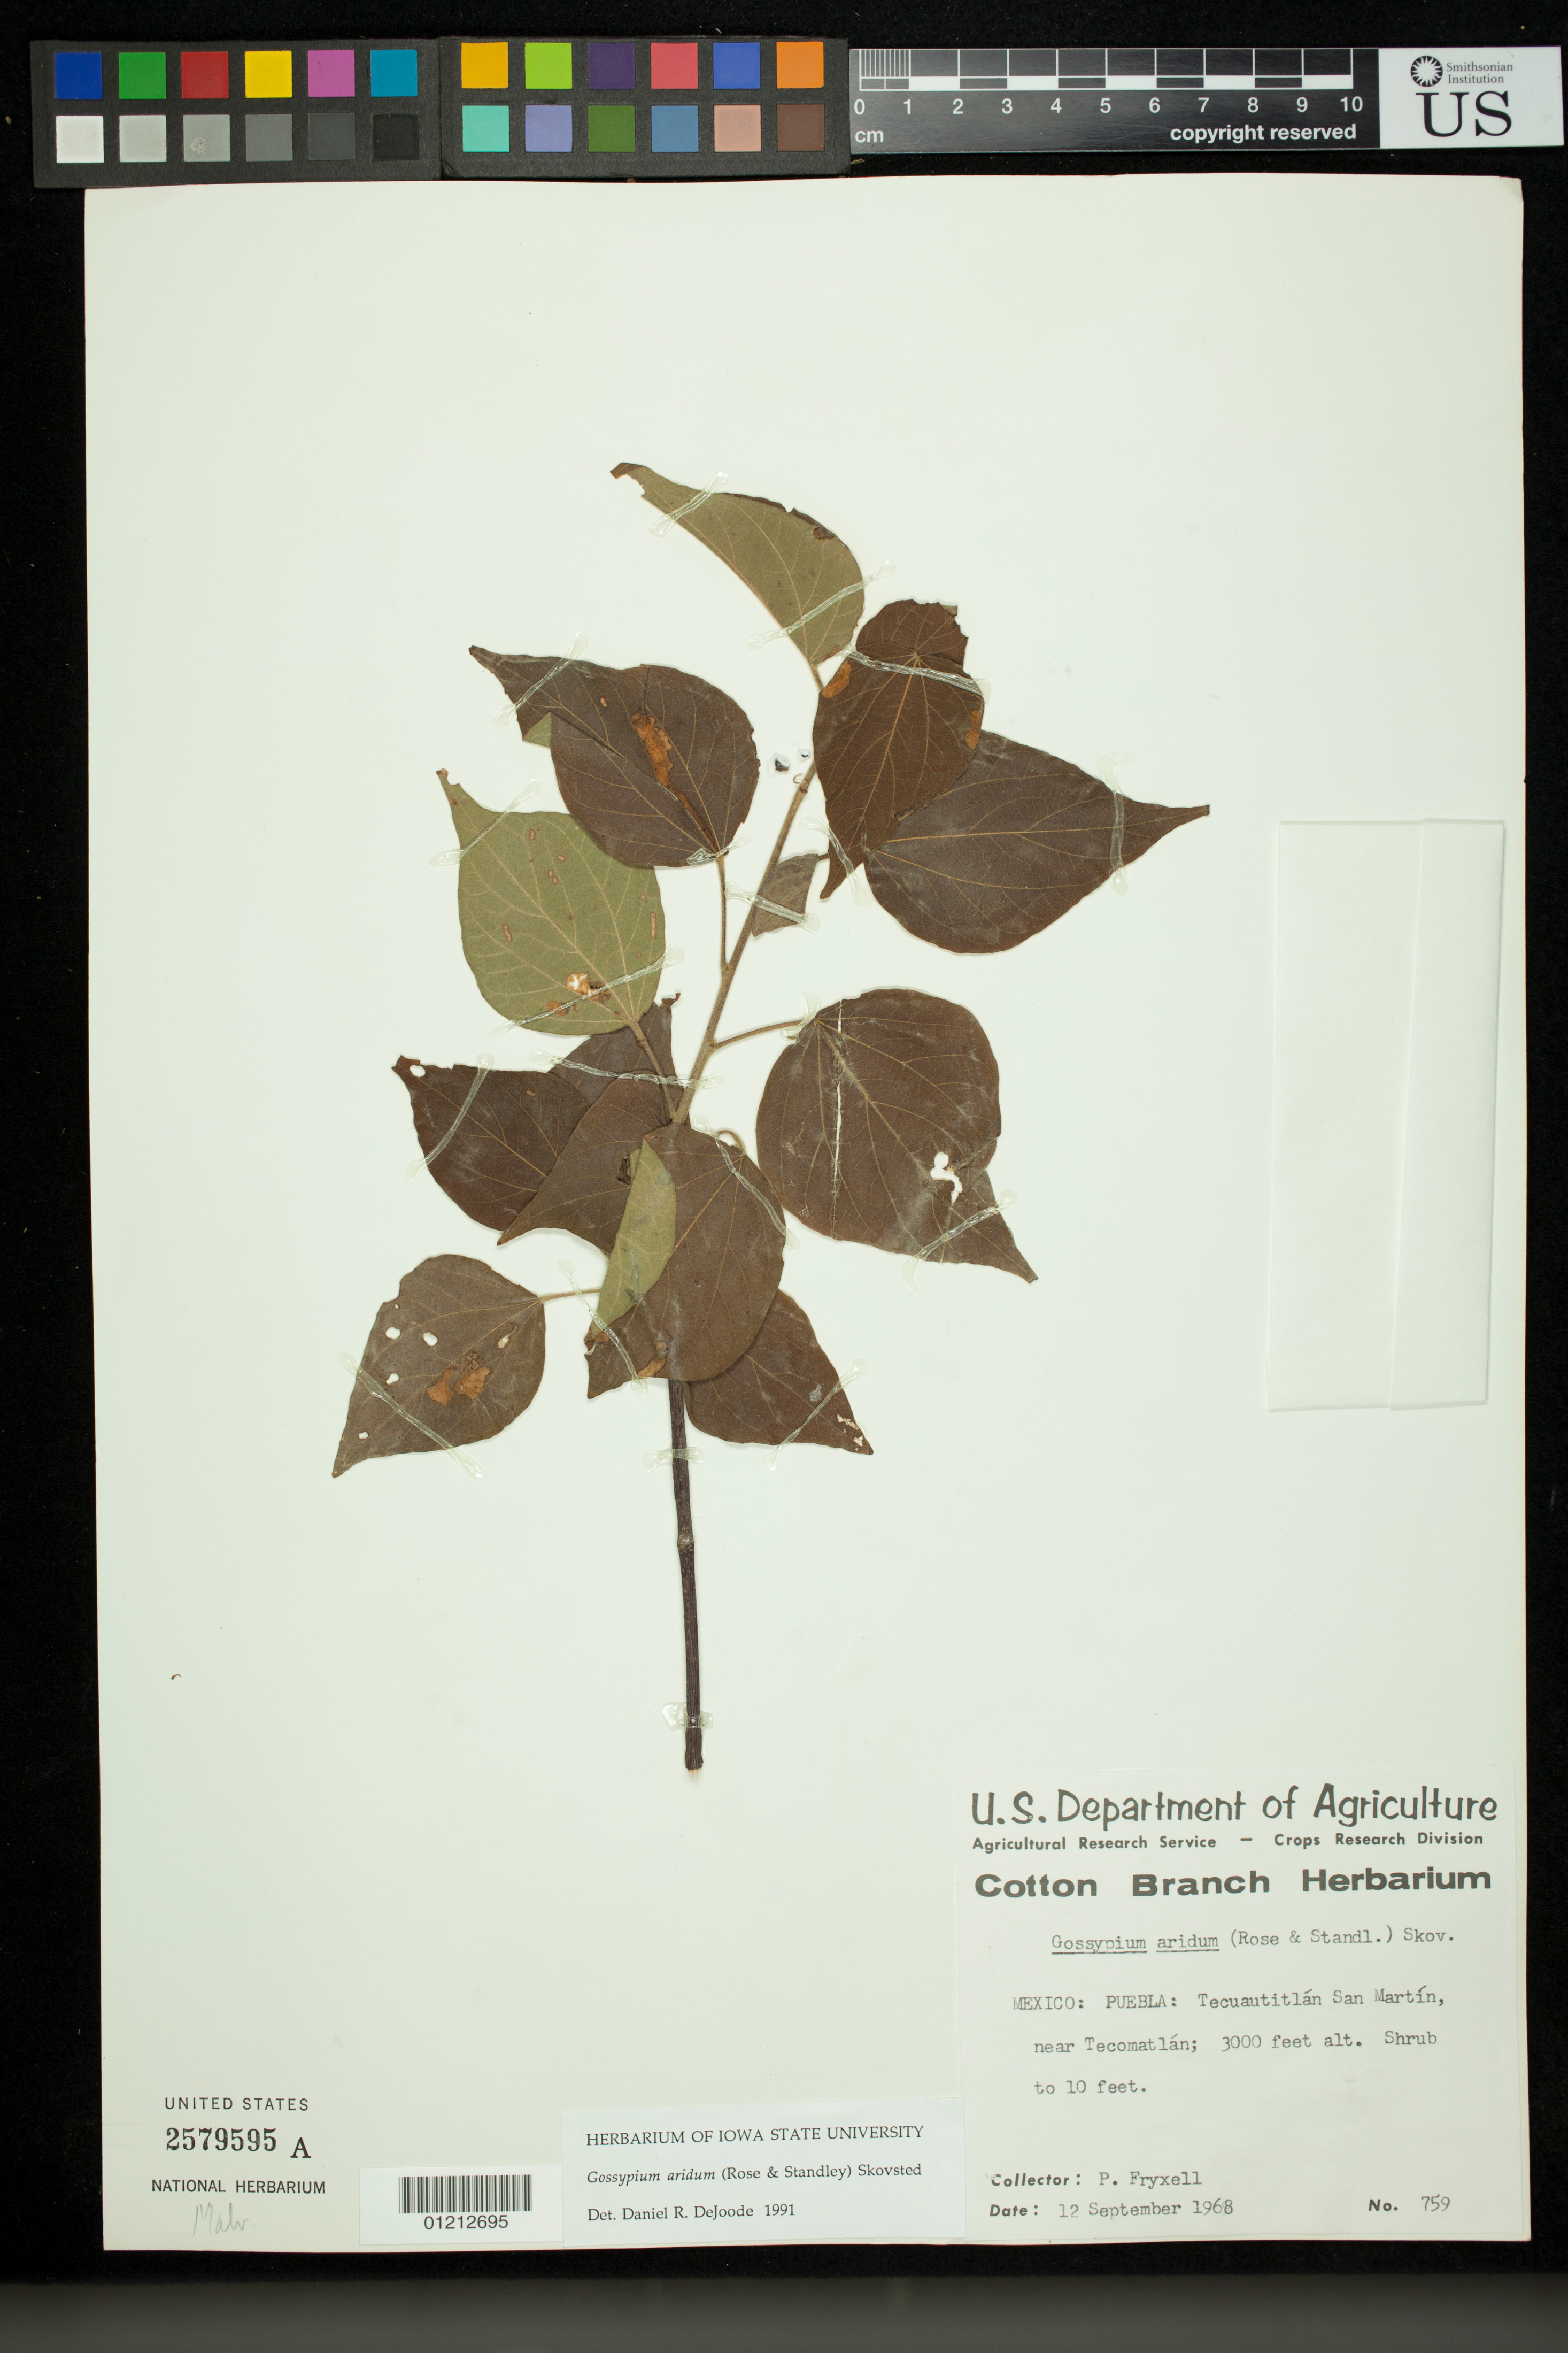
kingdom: Plantae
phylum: Tracheophyta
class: Magnoliopsida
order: Malvales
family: Malvaceae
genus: Gossypium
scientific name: Gossypium aridum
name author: (Rose & Standl.) Skovsted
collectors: P. A. Fryxell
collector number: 759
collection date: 1968-09-12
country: Mexico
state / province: Puebla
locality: Tecuautitlan San Martin near Tecomatlan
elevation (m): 914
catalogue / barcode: US 2579595A